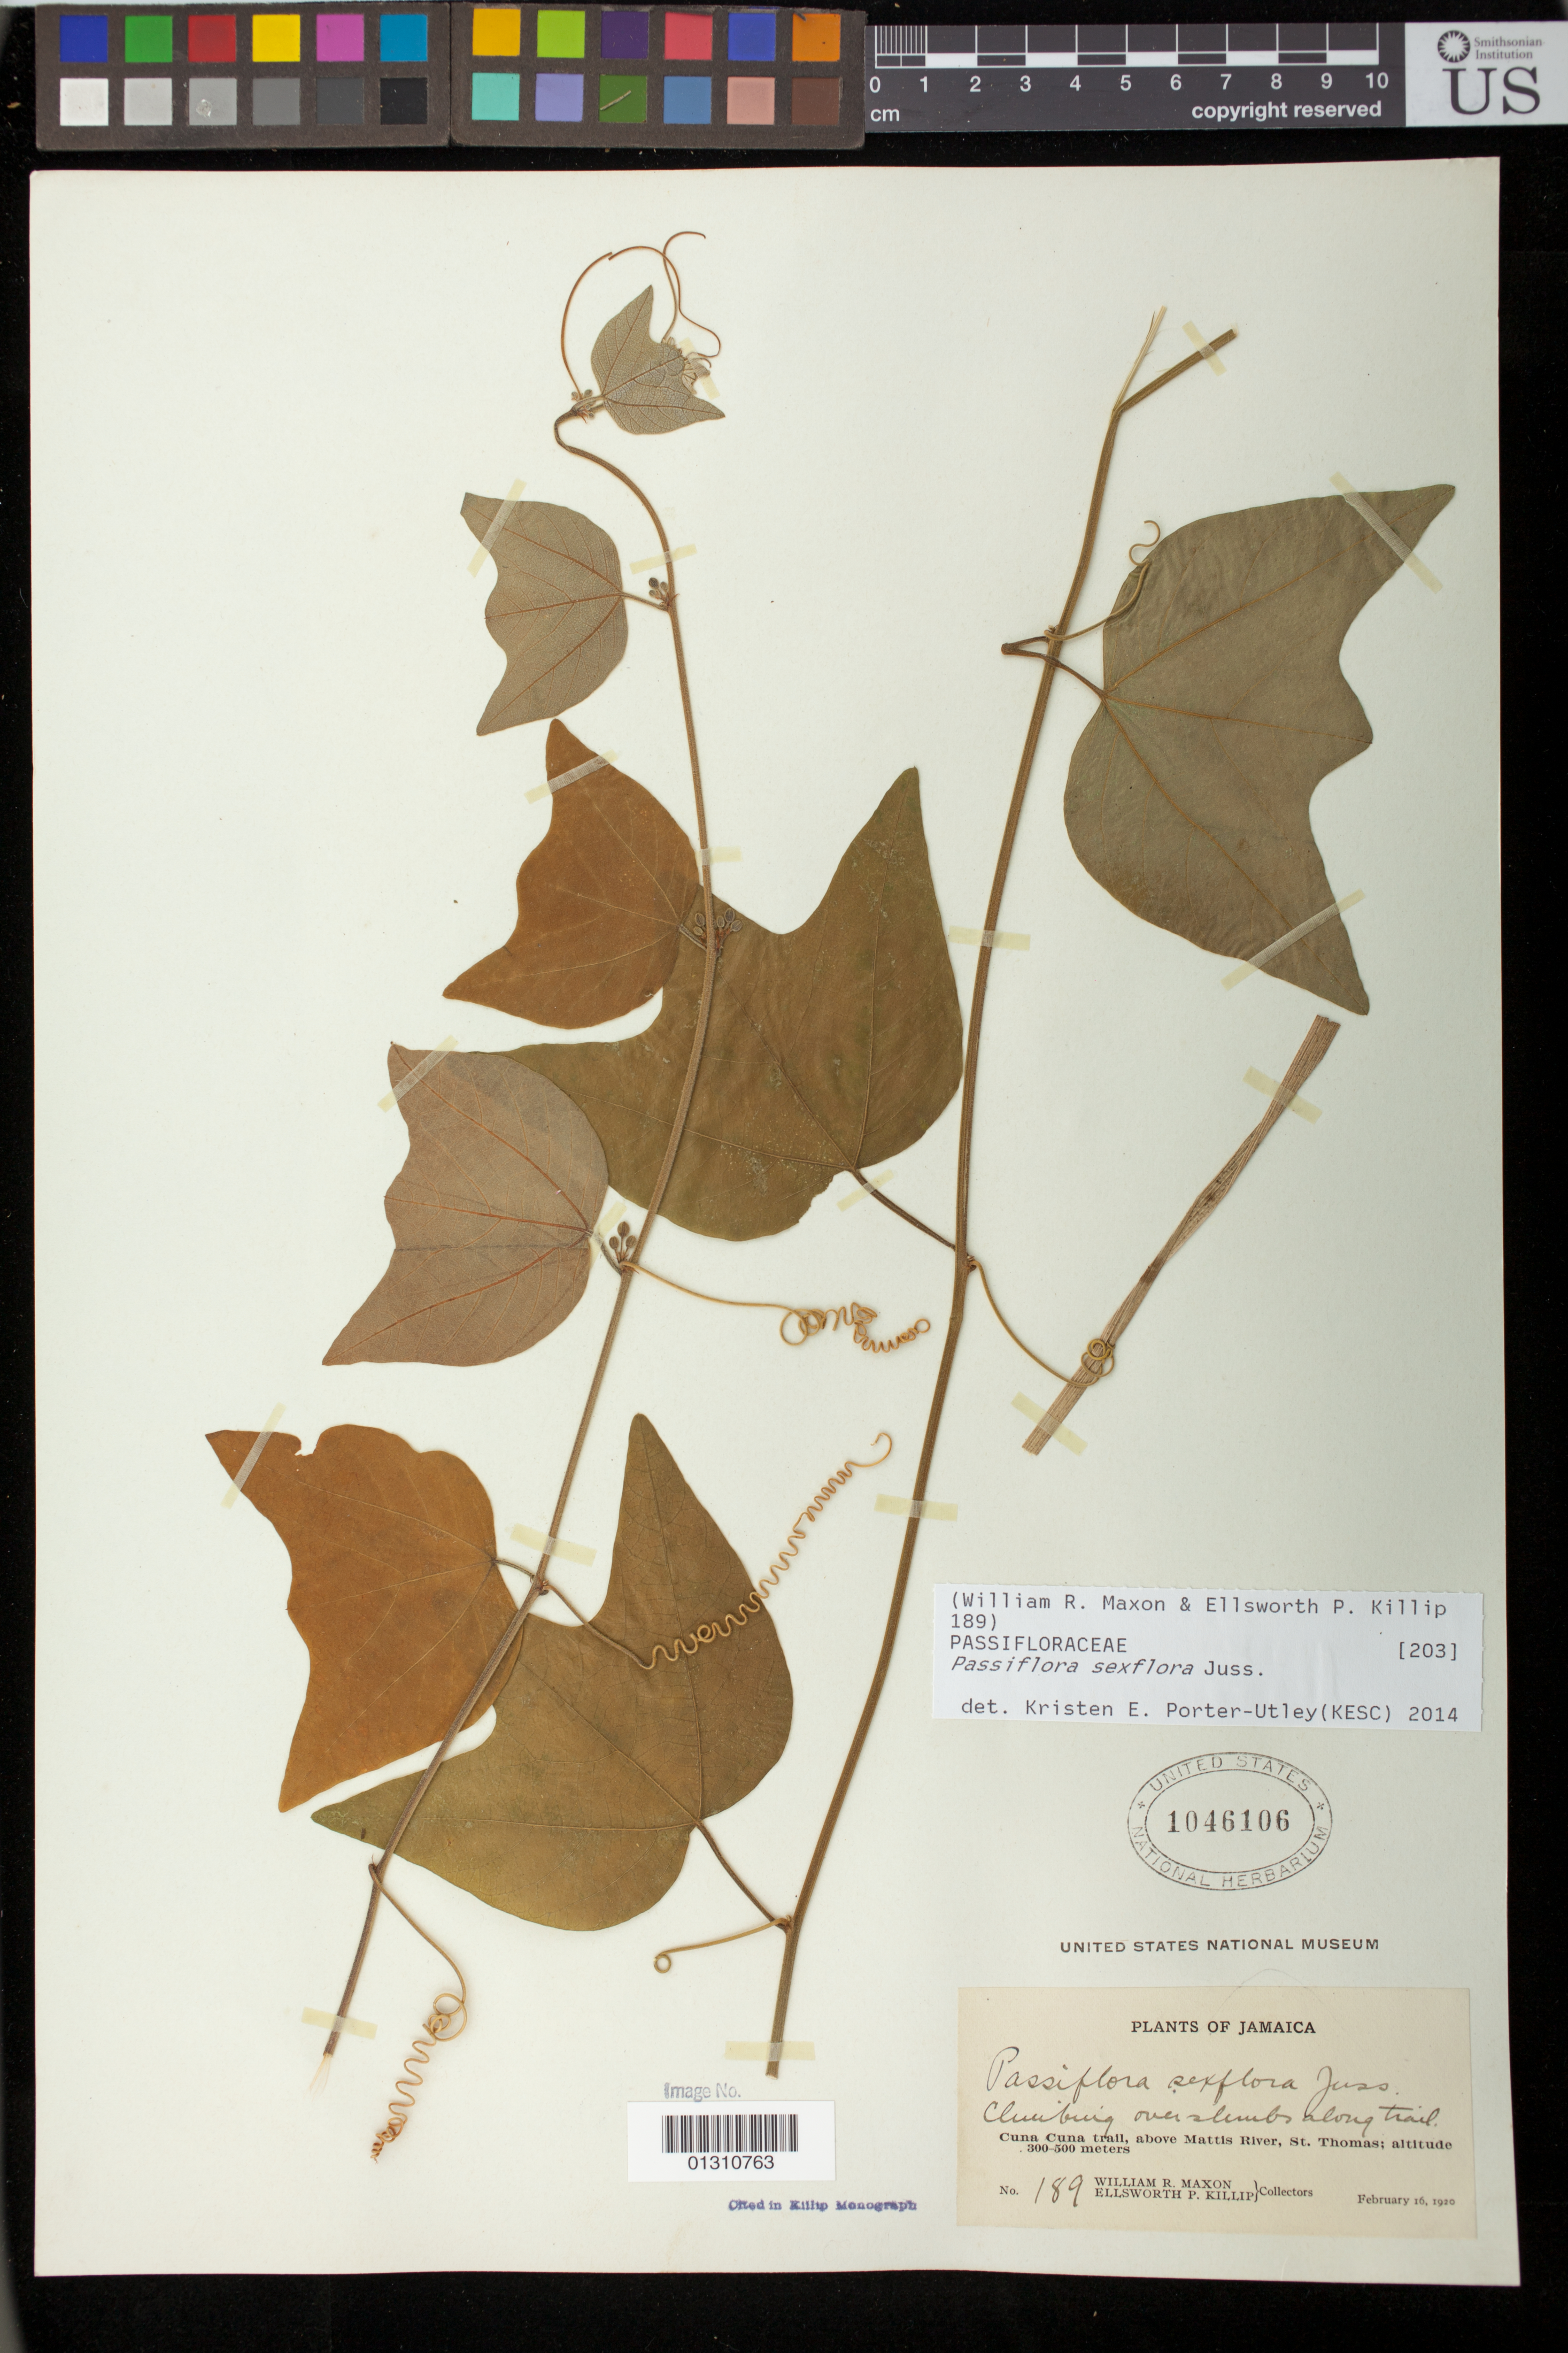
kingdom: Plantae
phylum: Tracheophyta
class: Magnoliopsida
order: Malpighiales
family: Passifloraceae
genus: Passiflora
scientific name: Passiflora sexflora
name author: Juss.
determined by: Porter-Utley, Kristen E.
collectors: W. R. Maxon & E. P. Killip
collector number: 189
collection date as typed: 16 Feb 1920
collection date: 1920-02-16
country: Jamaica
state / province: Saint Thomas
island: Jamaica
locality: Cuna Cuna trail, above Mattis River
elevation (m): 300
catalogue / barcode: US 1046106